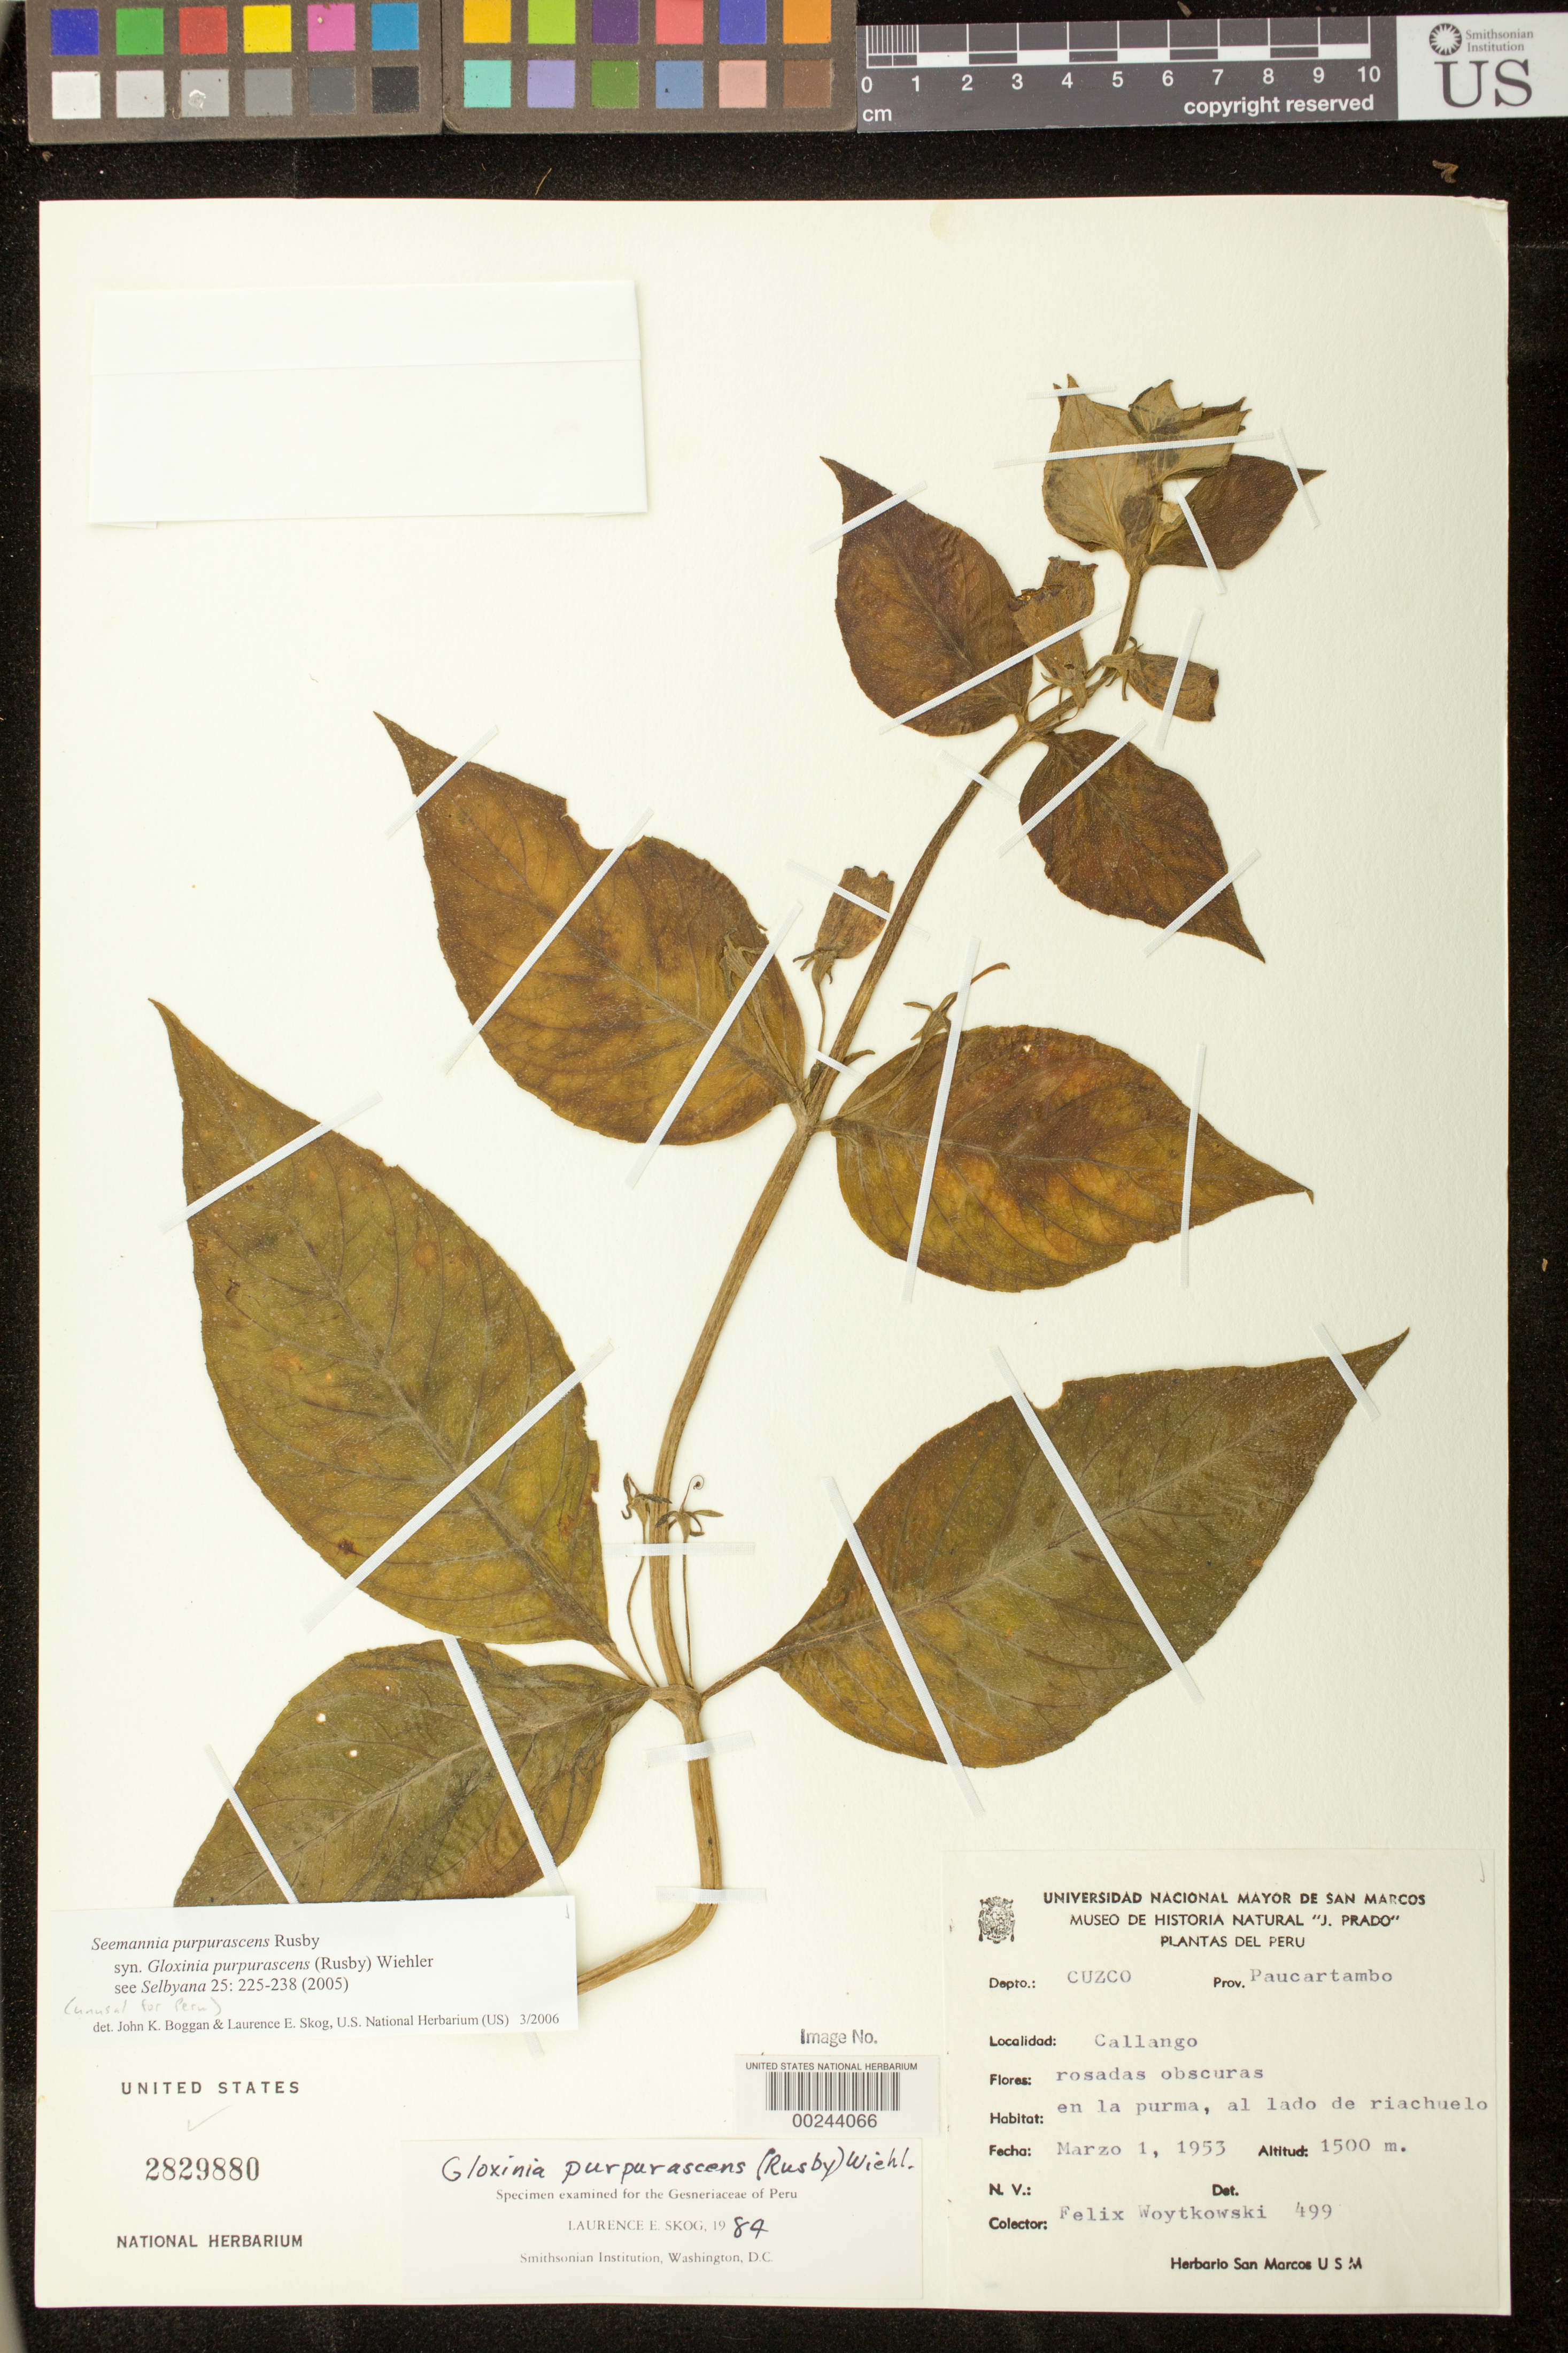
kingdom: Plantae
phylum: Tracheophyta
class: Magnoliopsida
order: Lamiales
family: Gesneriaceae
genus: Seemannia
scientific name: Seemannia purpurascens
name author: Rusby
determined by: Boggan, J. K.; Skog, L. E.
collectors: F. Woytkowski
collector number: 499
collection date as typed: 01 Mar 1953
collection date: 1953-03-01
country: Peru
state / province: Cusco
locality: Prov. Paucartambo; Callango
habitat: En la purma, al lado de riachuelo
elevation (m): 1500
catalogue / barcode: US 2829880